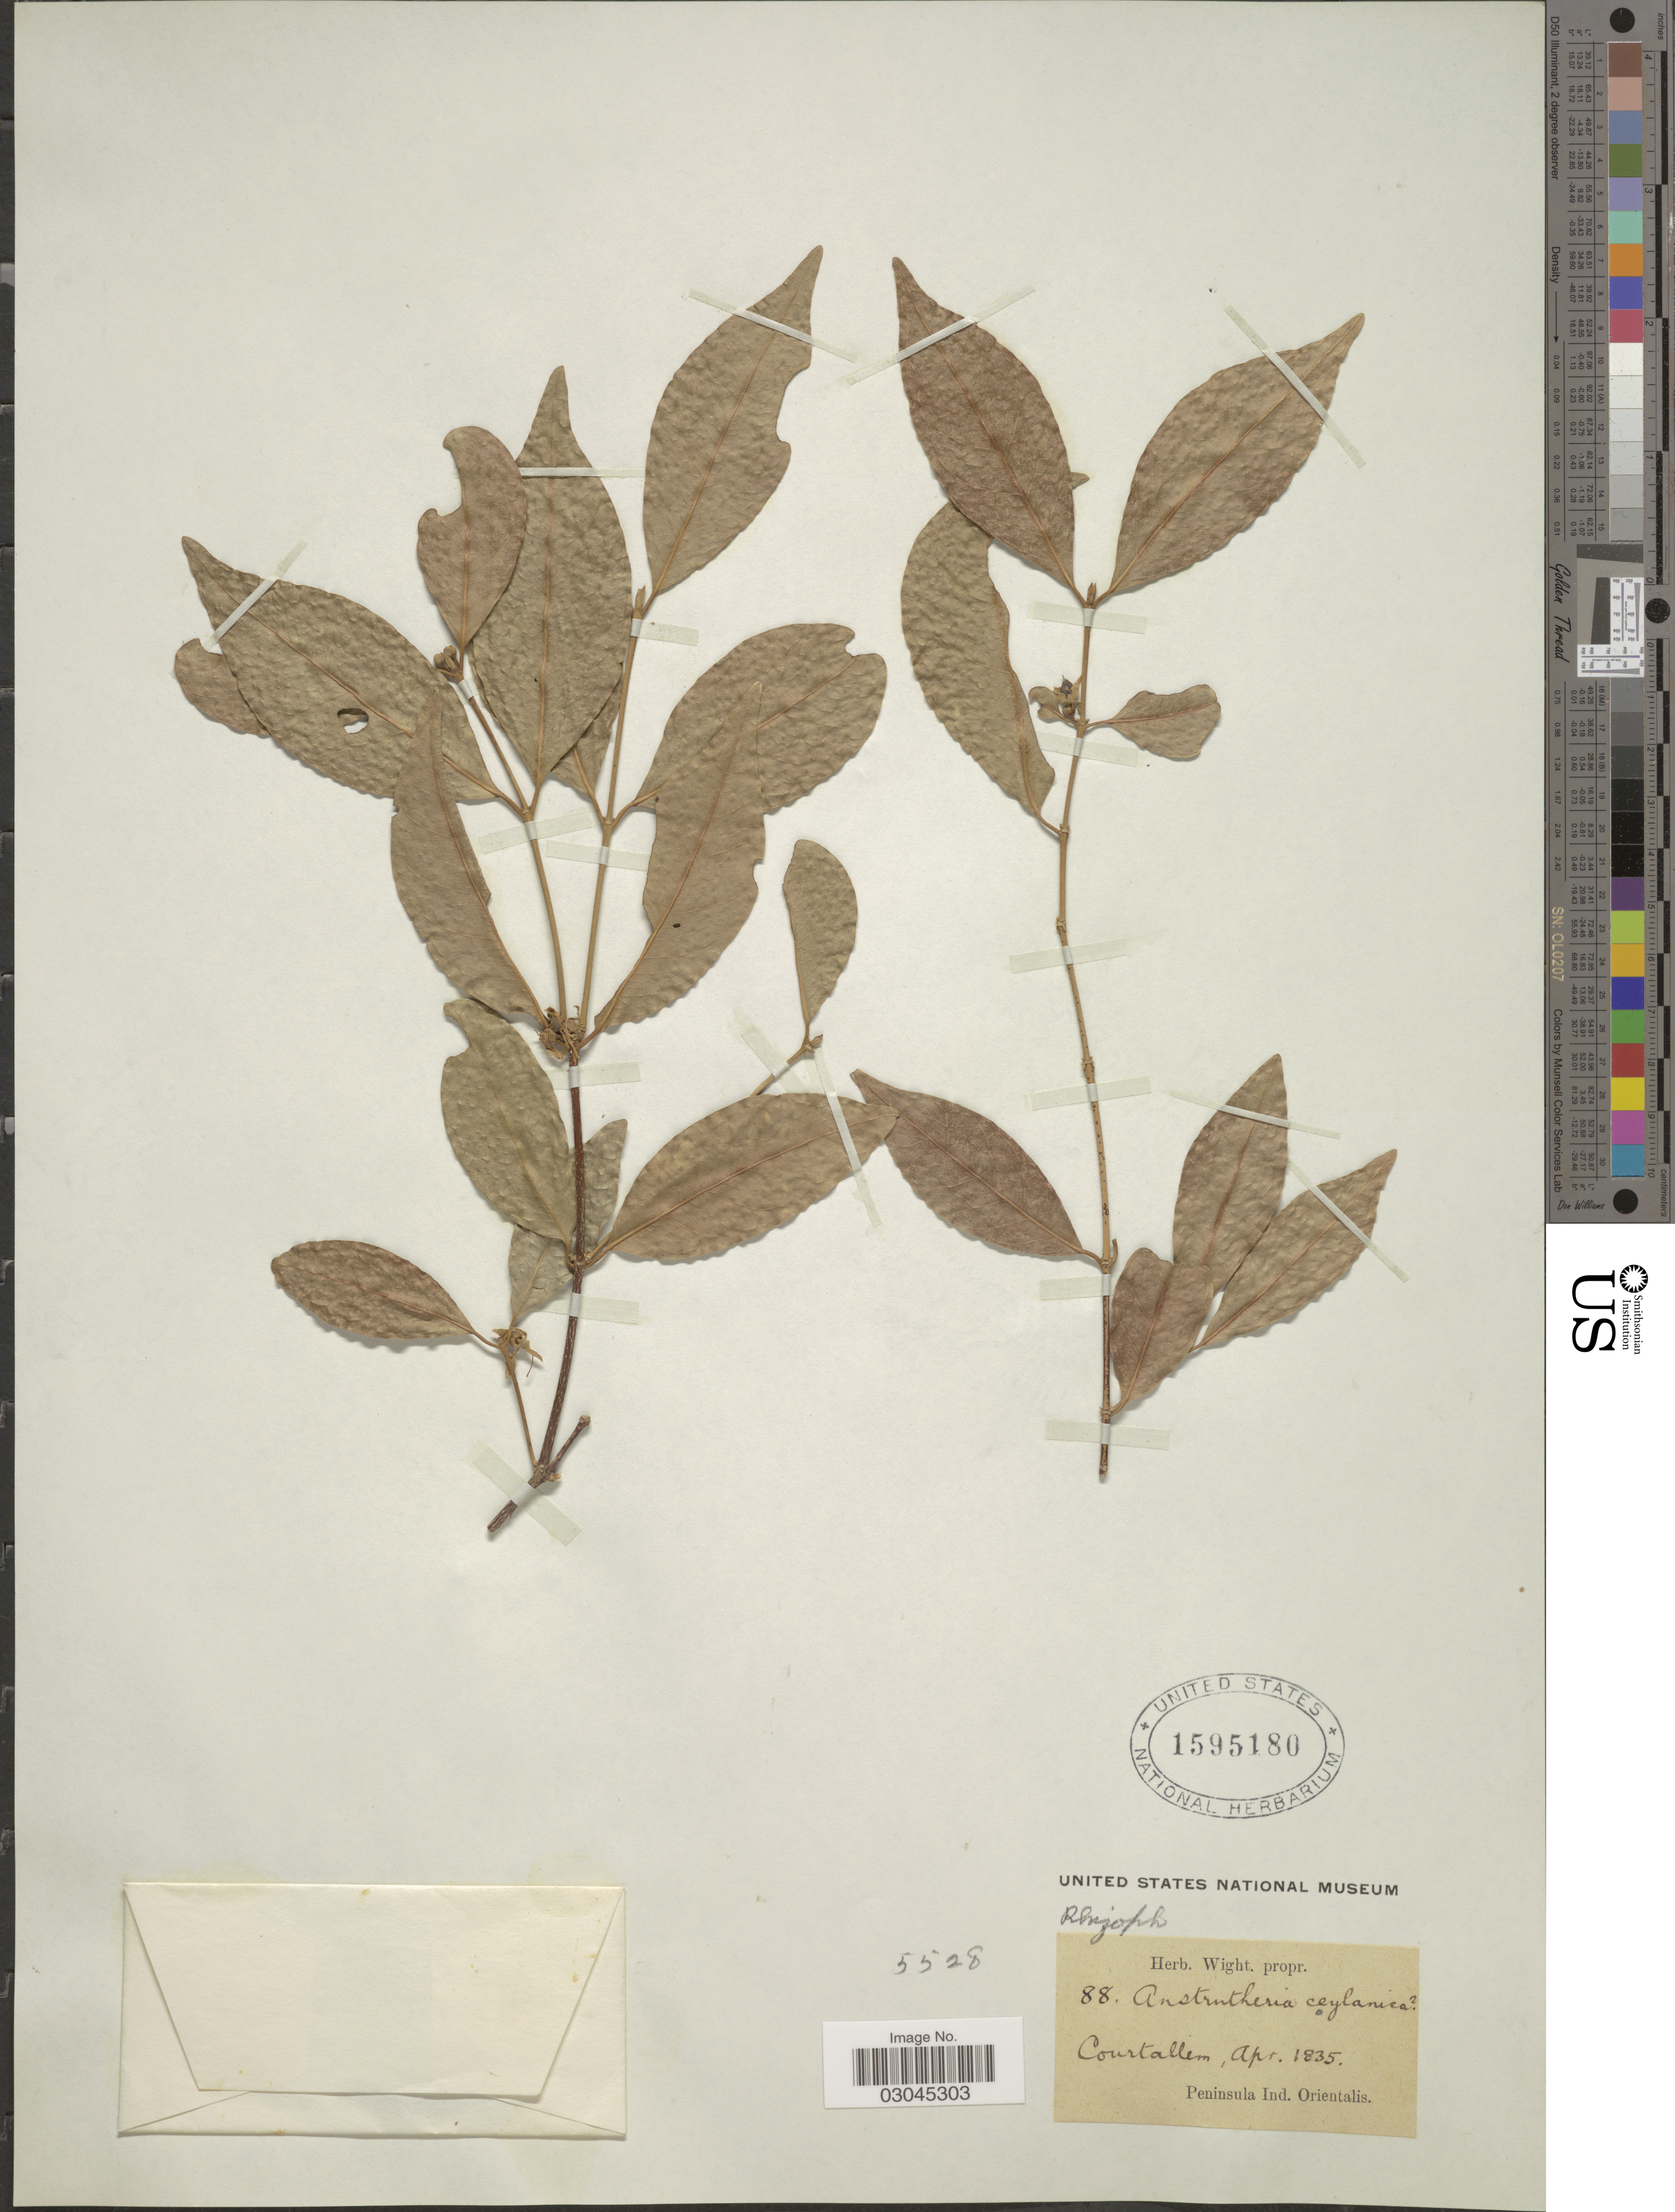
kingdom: Plantae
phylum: Tracheophyta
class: Magnoliopsida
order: Malpighiales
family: Rhizophoraceae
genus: Cassipourea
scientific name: Cassipourea ceylanica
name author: (Gardner) Alston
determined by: Strong, Mark T., (BOT), Smithsonian Institution - National Museum of Natural History (UNITED STATES)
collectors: ex Herb. Wight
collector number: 88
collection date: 1835-04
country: India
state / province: Tamil Nadu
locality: Courtallem. Peninsula Ind. Orientalis.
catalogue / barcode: US 1595180